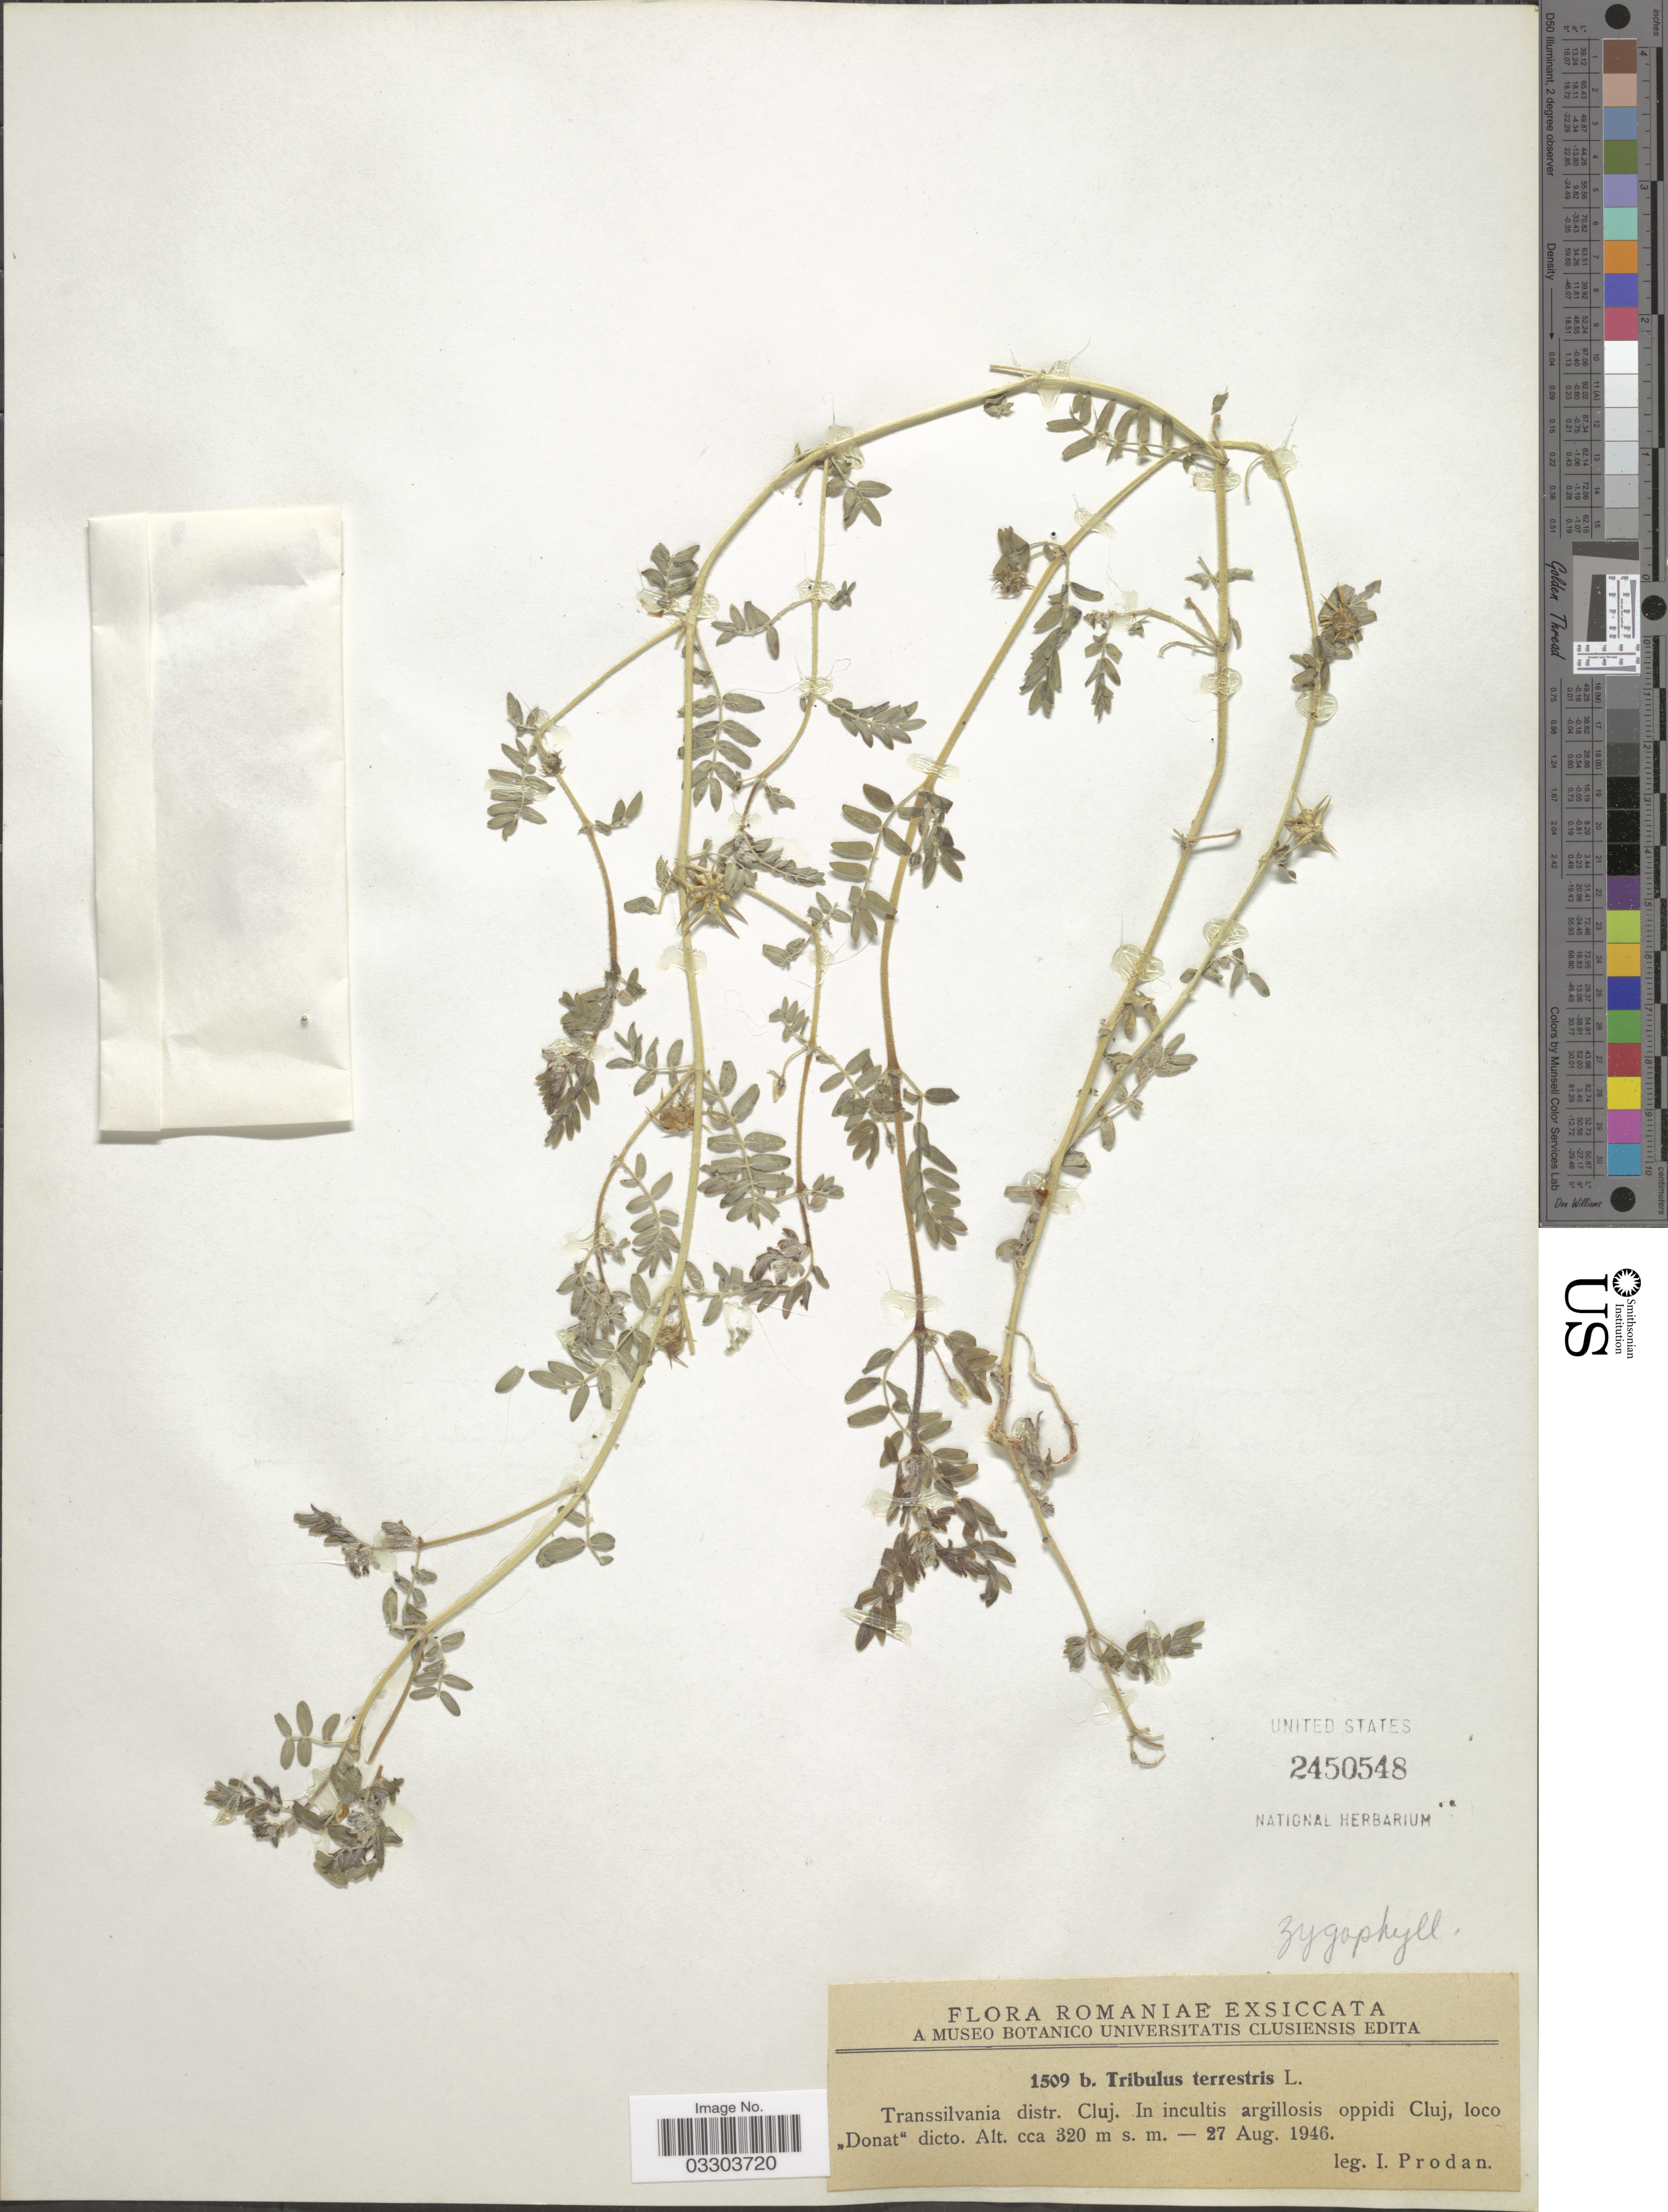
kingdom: Plantae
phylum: Tracheophyta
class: Magnoliopsida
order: Zygophyllales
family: Zygophyllaceae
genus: Tribulus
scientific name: Tribulus terrestris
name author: L.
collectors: I. Prodán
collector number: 1509b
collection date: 1946-08-27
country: Romania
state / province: Cluj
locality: Transsilvania distr. Cluj. Oppidi Cluj, loco „Donat“ dicto.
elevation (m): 320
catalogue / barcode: US 2450548